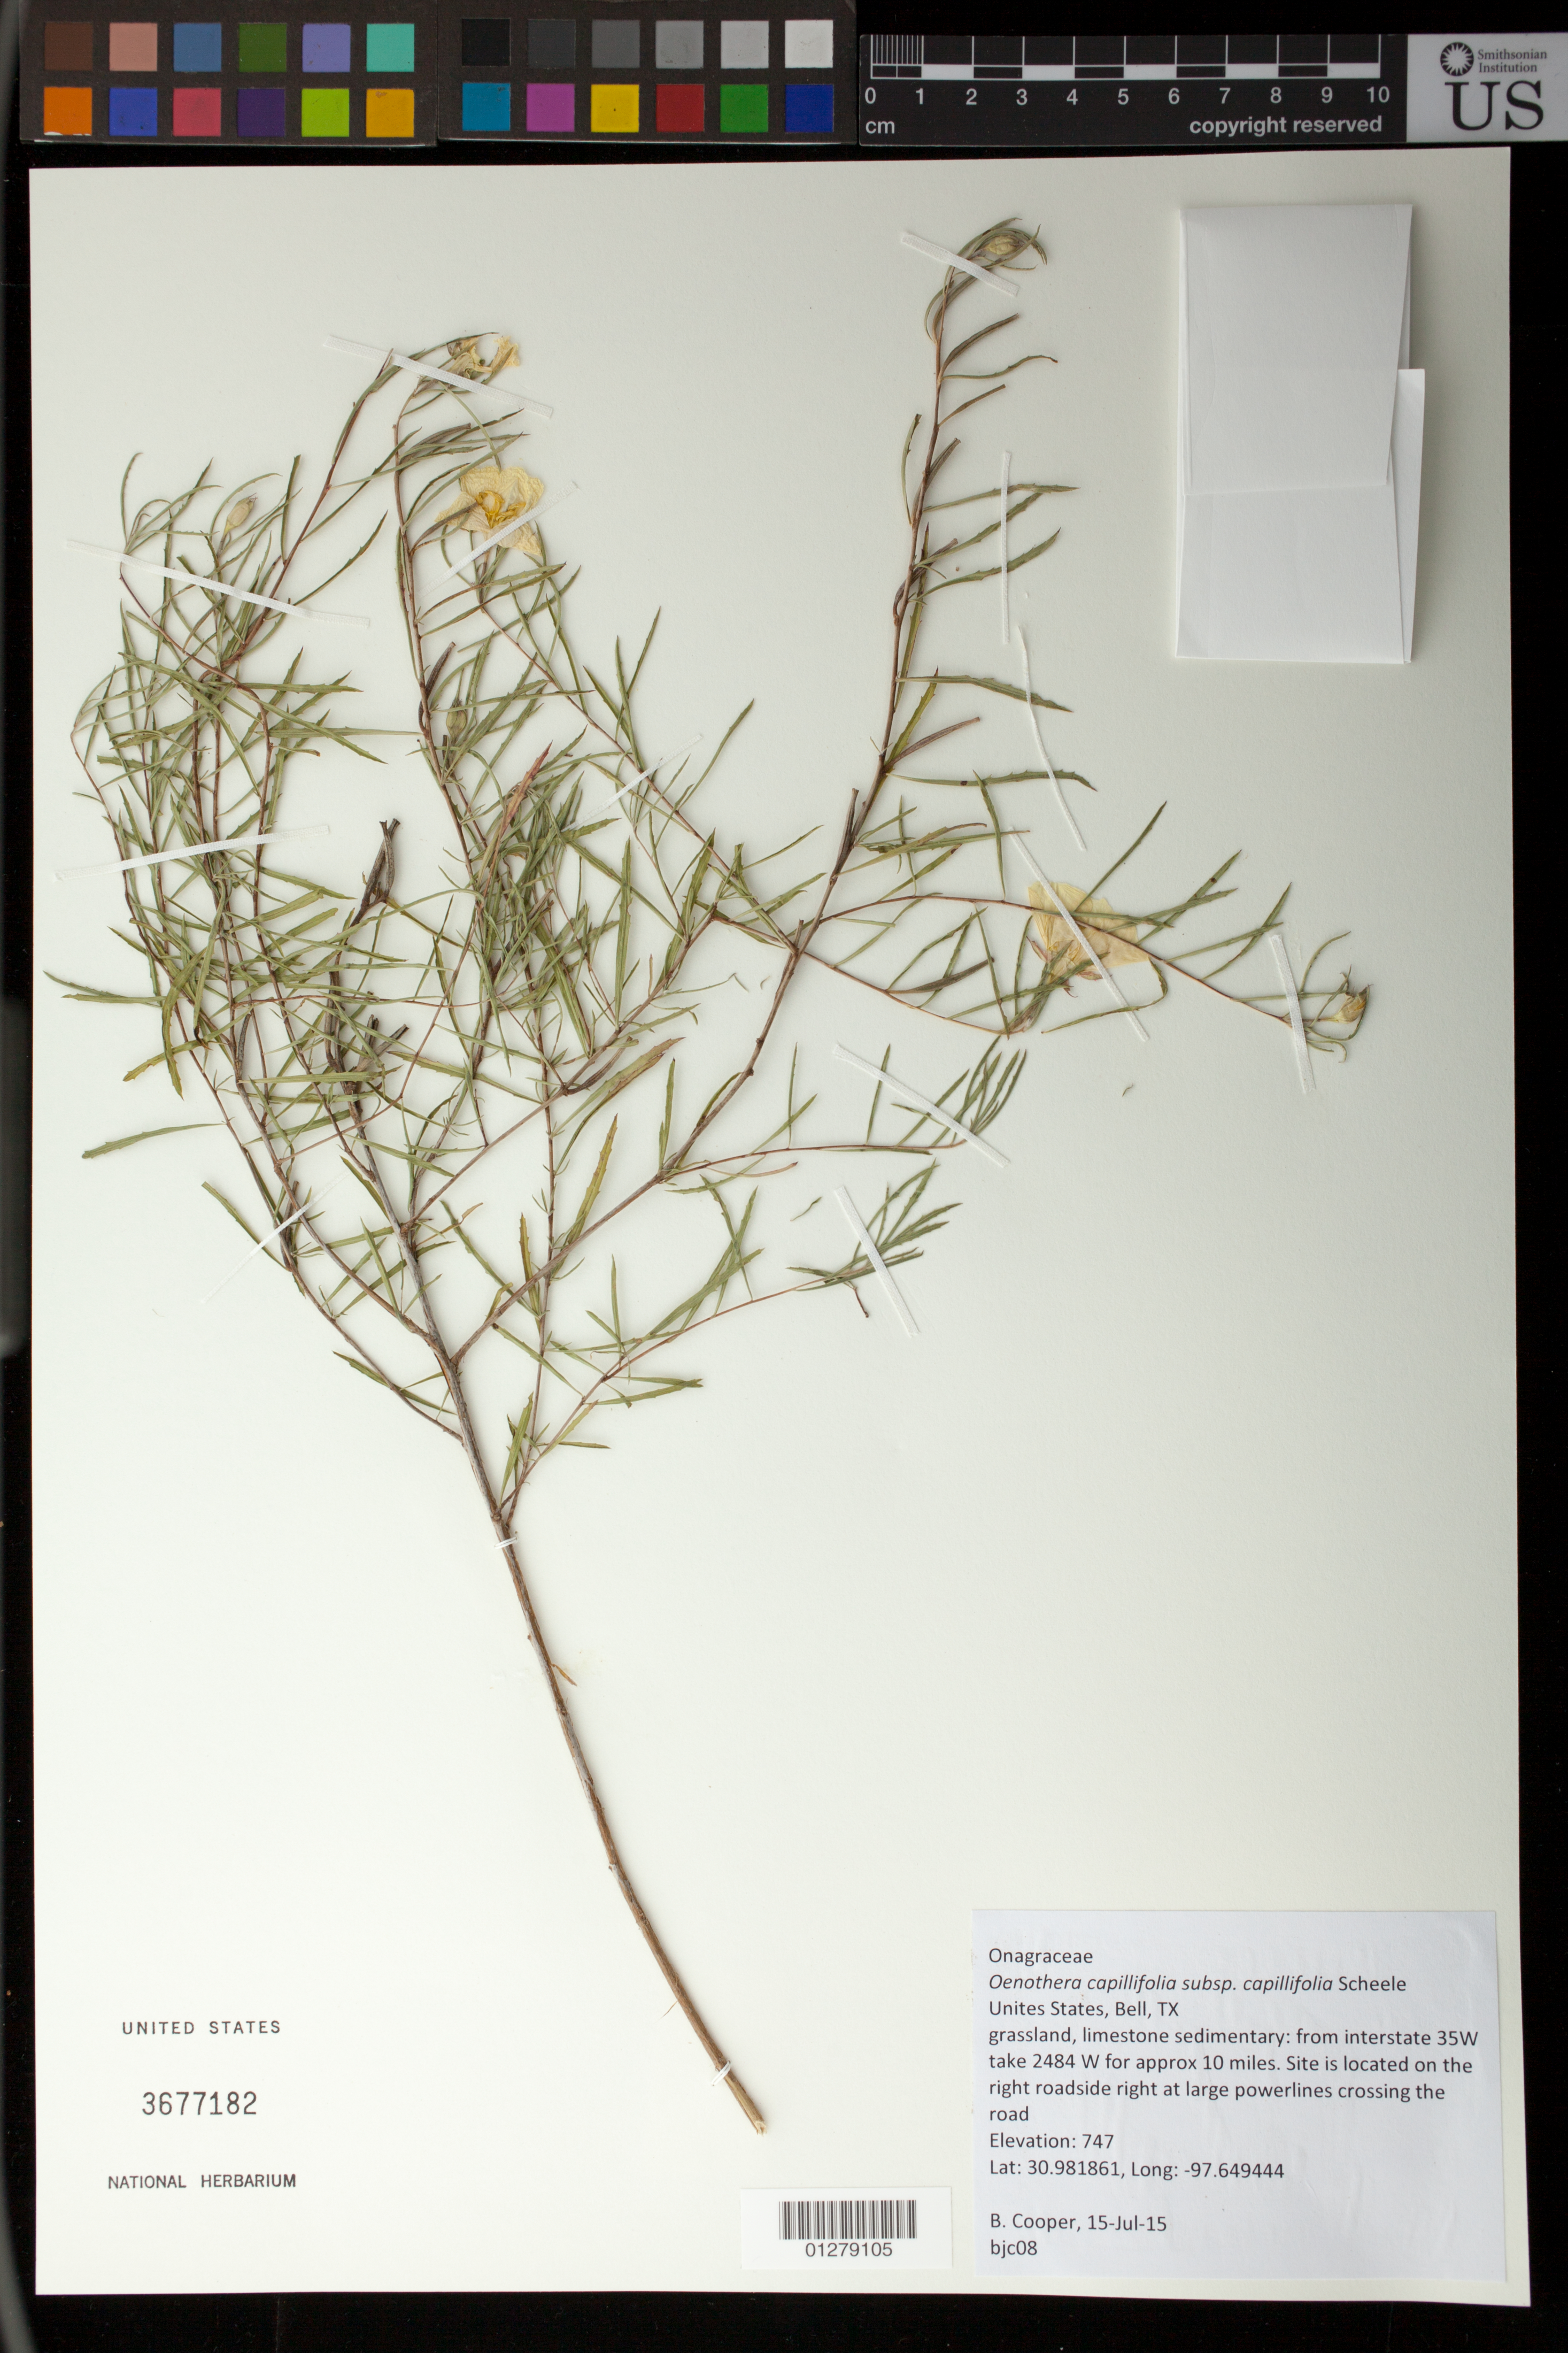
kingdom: Plantae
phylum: Tracheophyta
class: Magnoliopsida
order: Myrtales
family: Onagraceae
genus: Oenothera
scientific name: Oenothera capillifolia subsp. capillifolia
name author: Scheele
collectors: B. J. Cooper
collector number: BJC 08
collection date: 2015-07-15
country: United States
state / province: Texas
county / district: Bell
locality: From interstate 35W take 2484 W for approx 10 miles. Site is located on the right roadside right at large powerlines crossing the road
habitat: Grassland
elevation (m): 747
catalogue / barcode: US 3678182